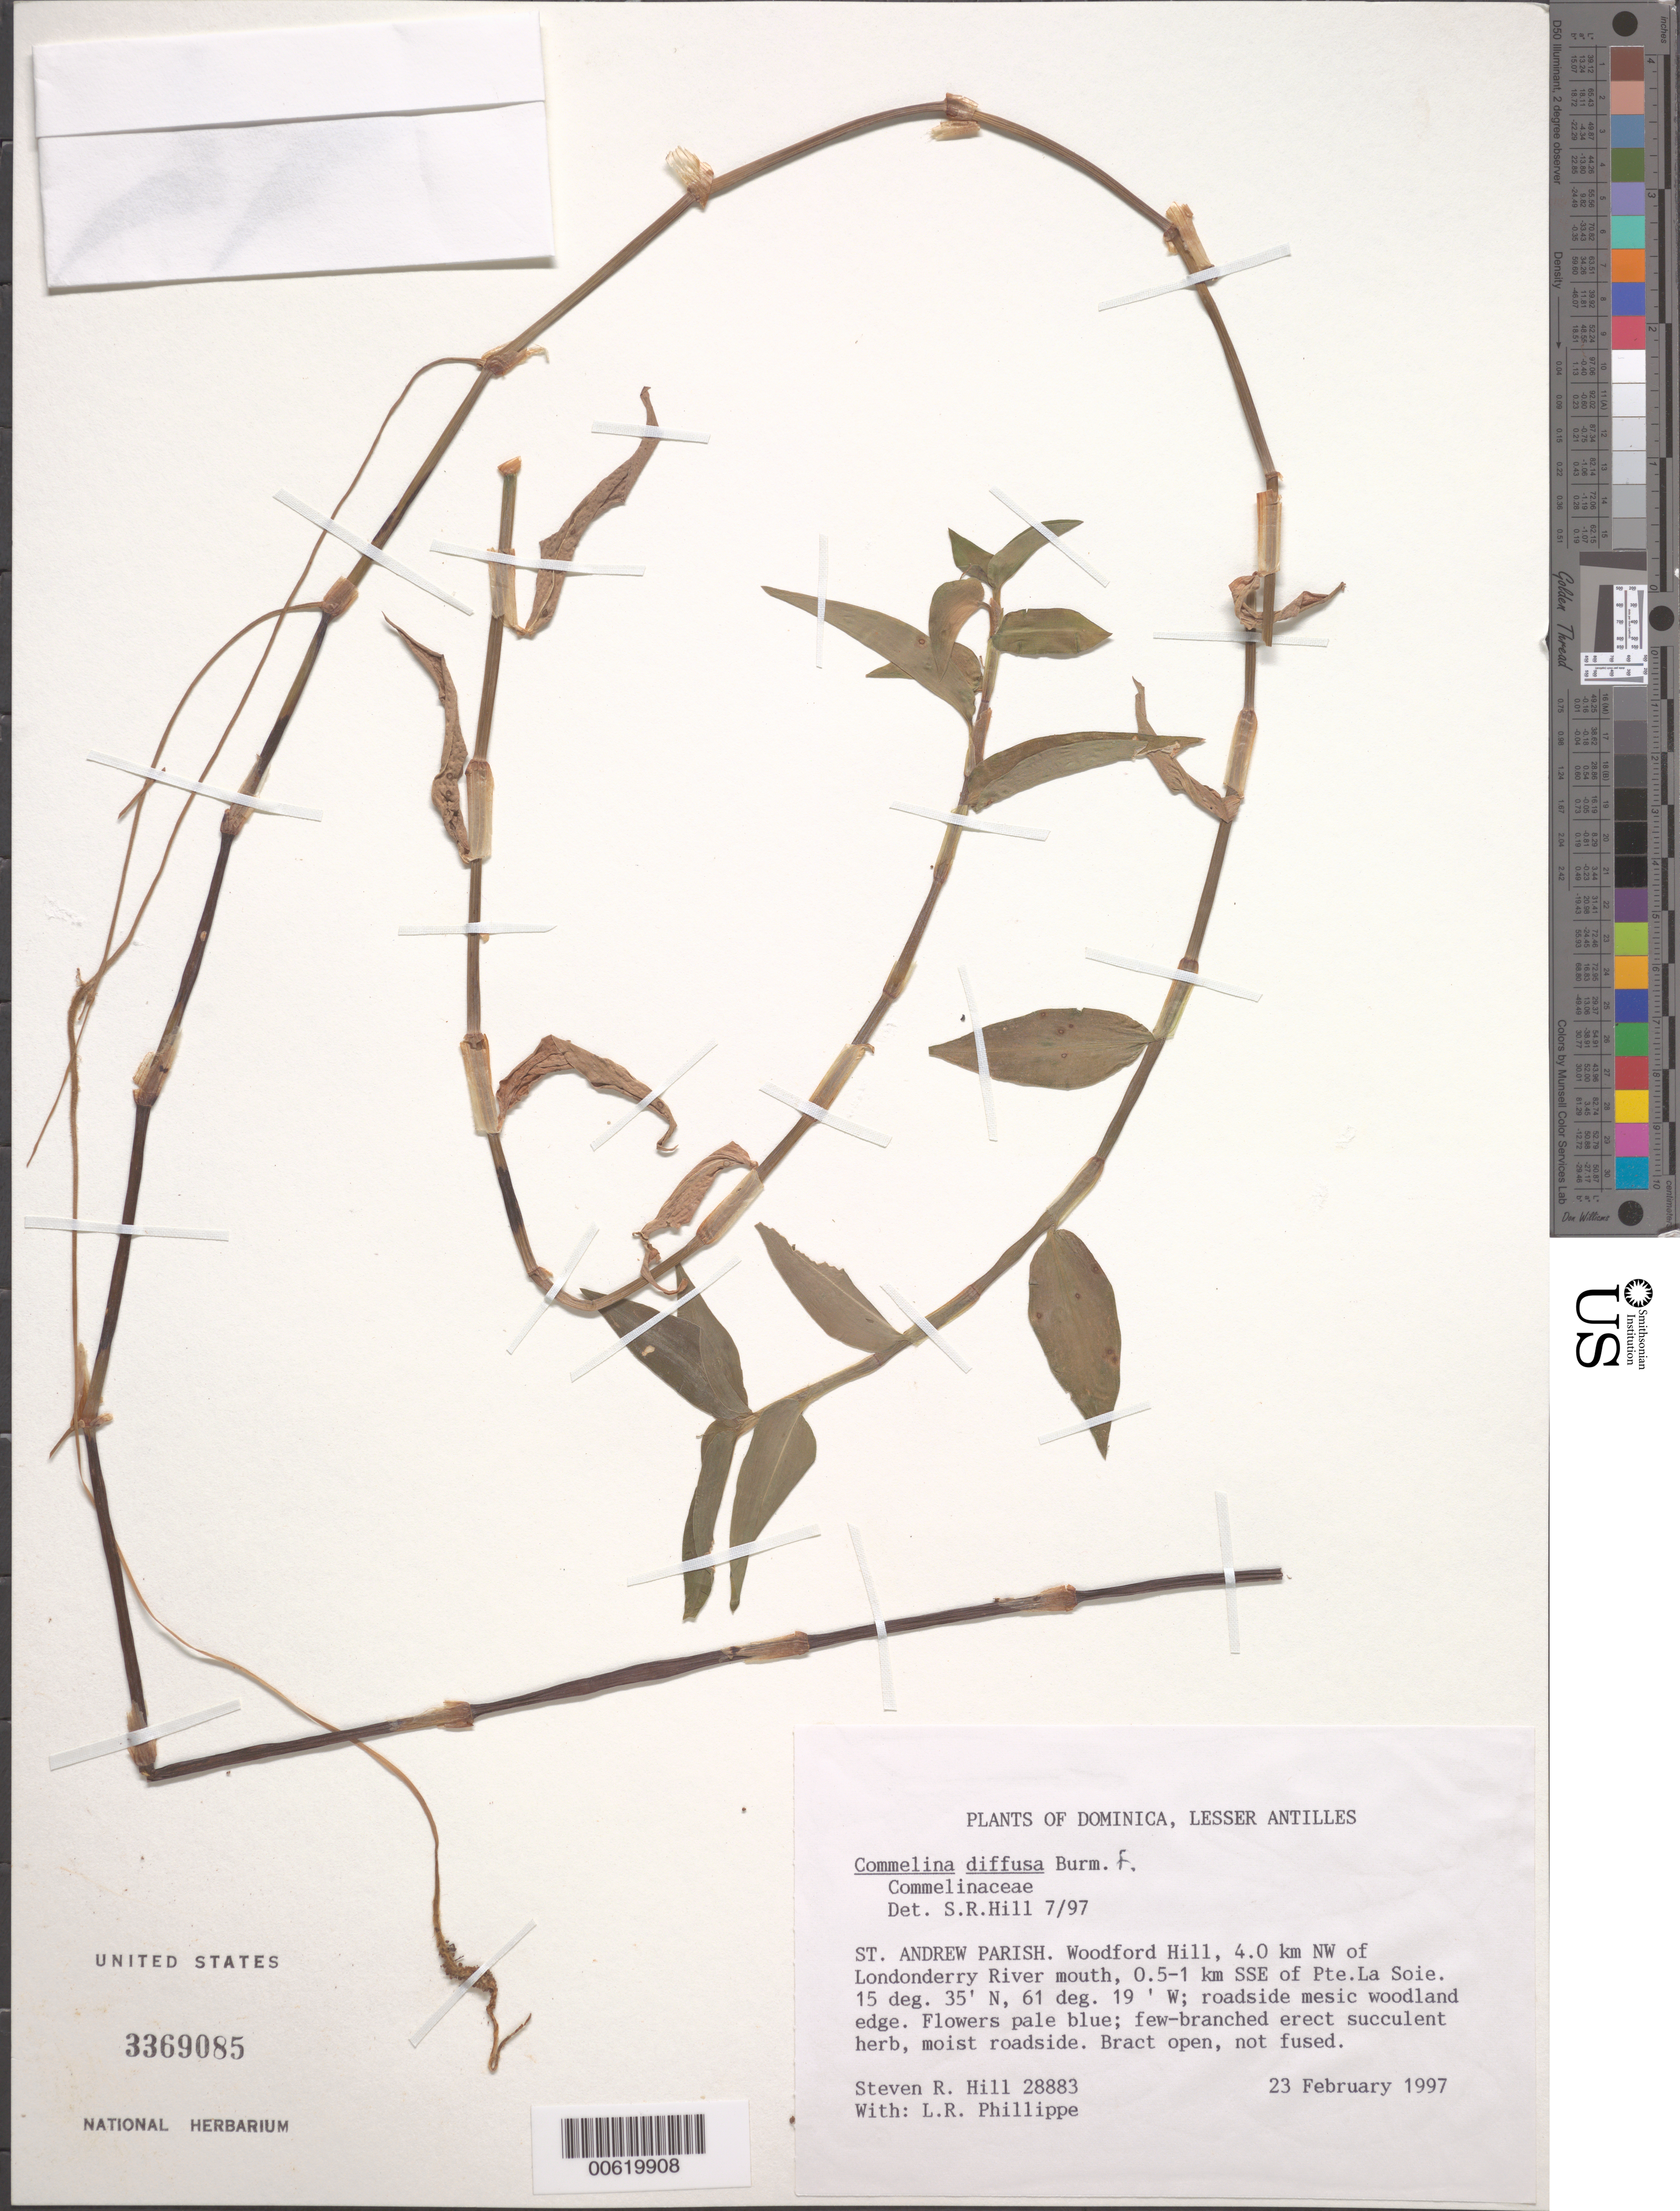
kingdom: Plantae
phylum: Tracheophyta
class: Liliopsida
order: Commelinales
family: Commelinaceae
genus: Commelina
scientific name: Commelina diffusa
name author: Burm. f.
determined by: Hill, Steven R.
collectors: S. R. Hill & L. Phillippe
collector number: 28883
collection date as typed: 23 Feb 1997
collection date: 1997-02-23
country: Dominica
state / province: St. Andrew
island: Dominica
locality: Woodford hill, nw of londonderry river mouth, sse of pte. la soie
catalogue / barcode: US 3369085